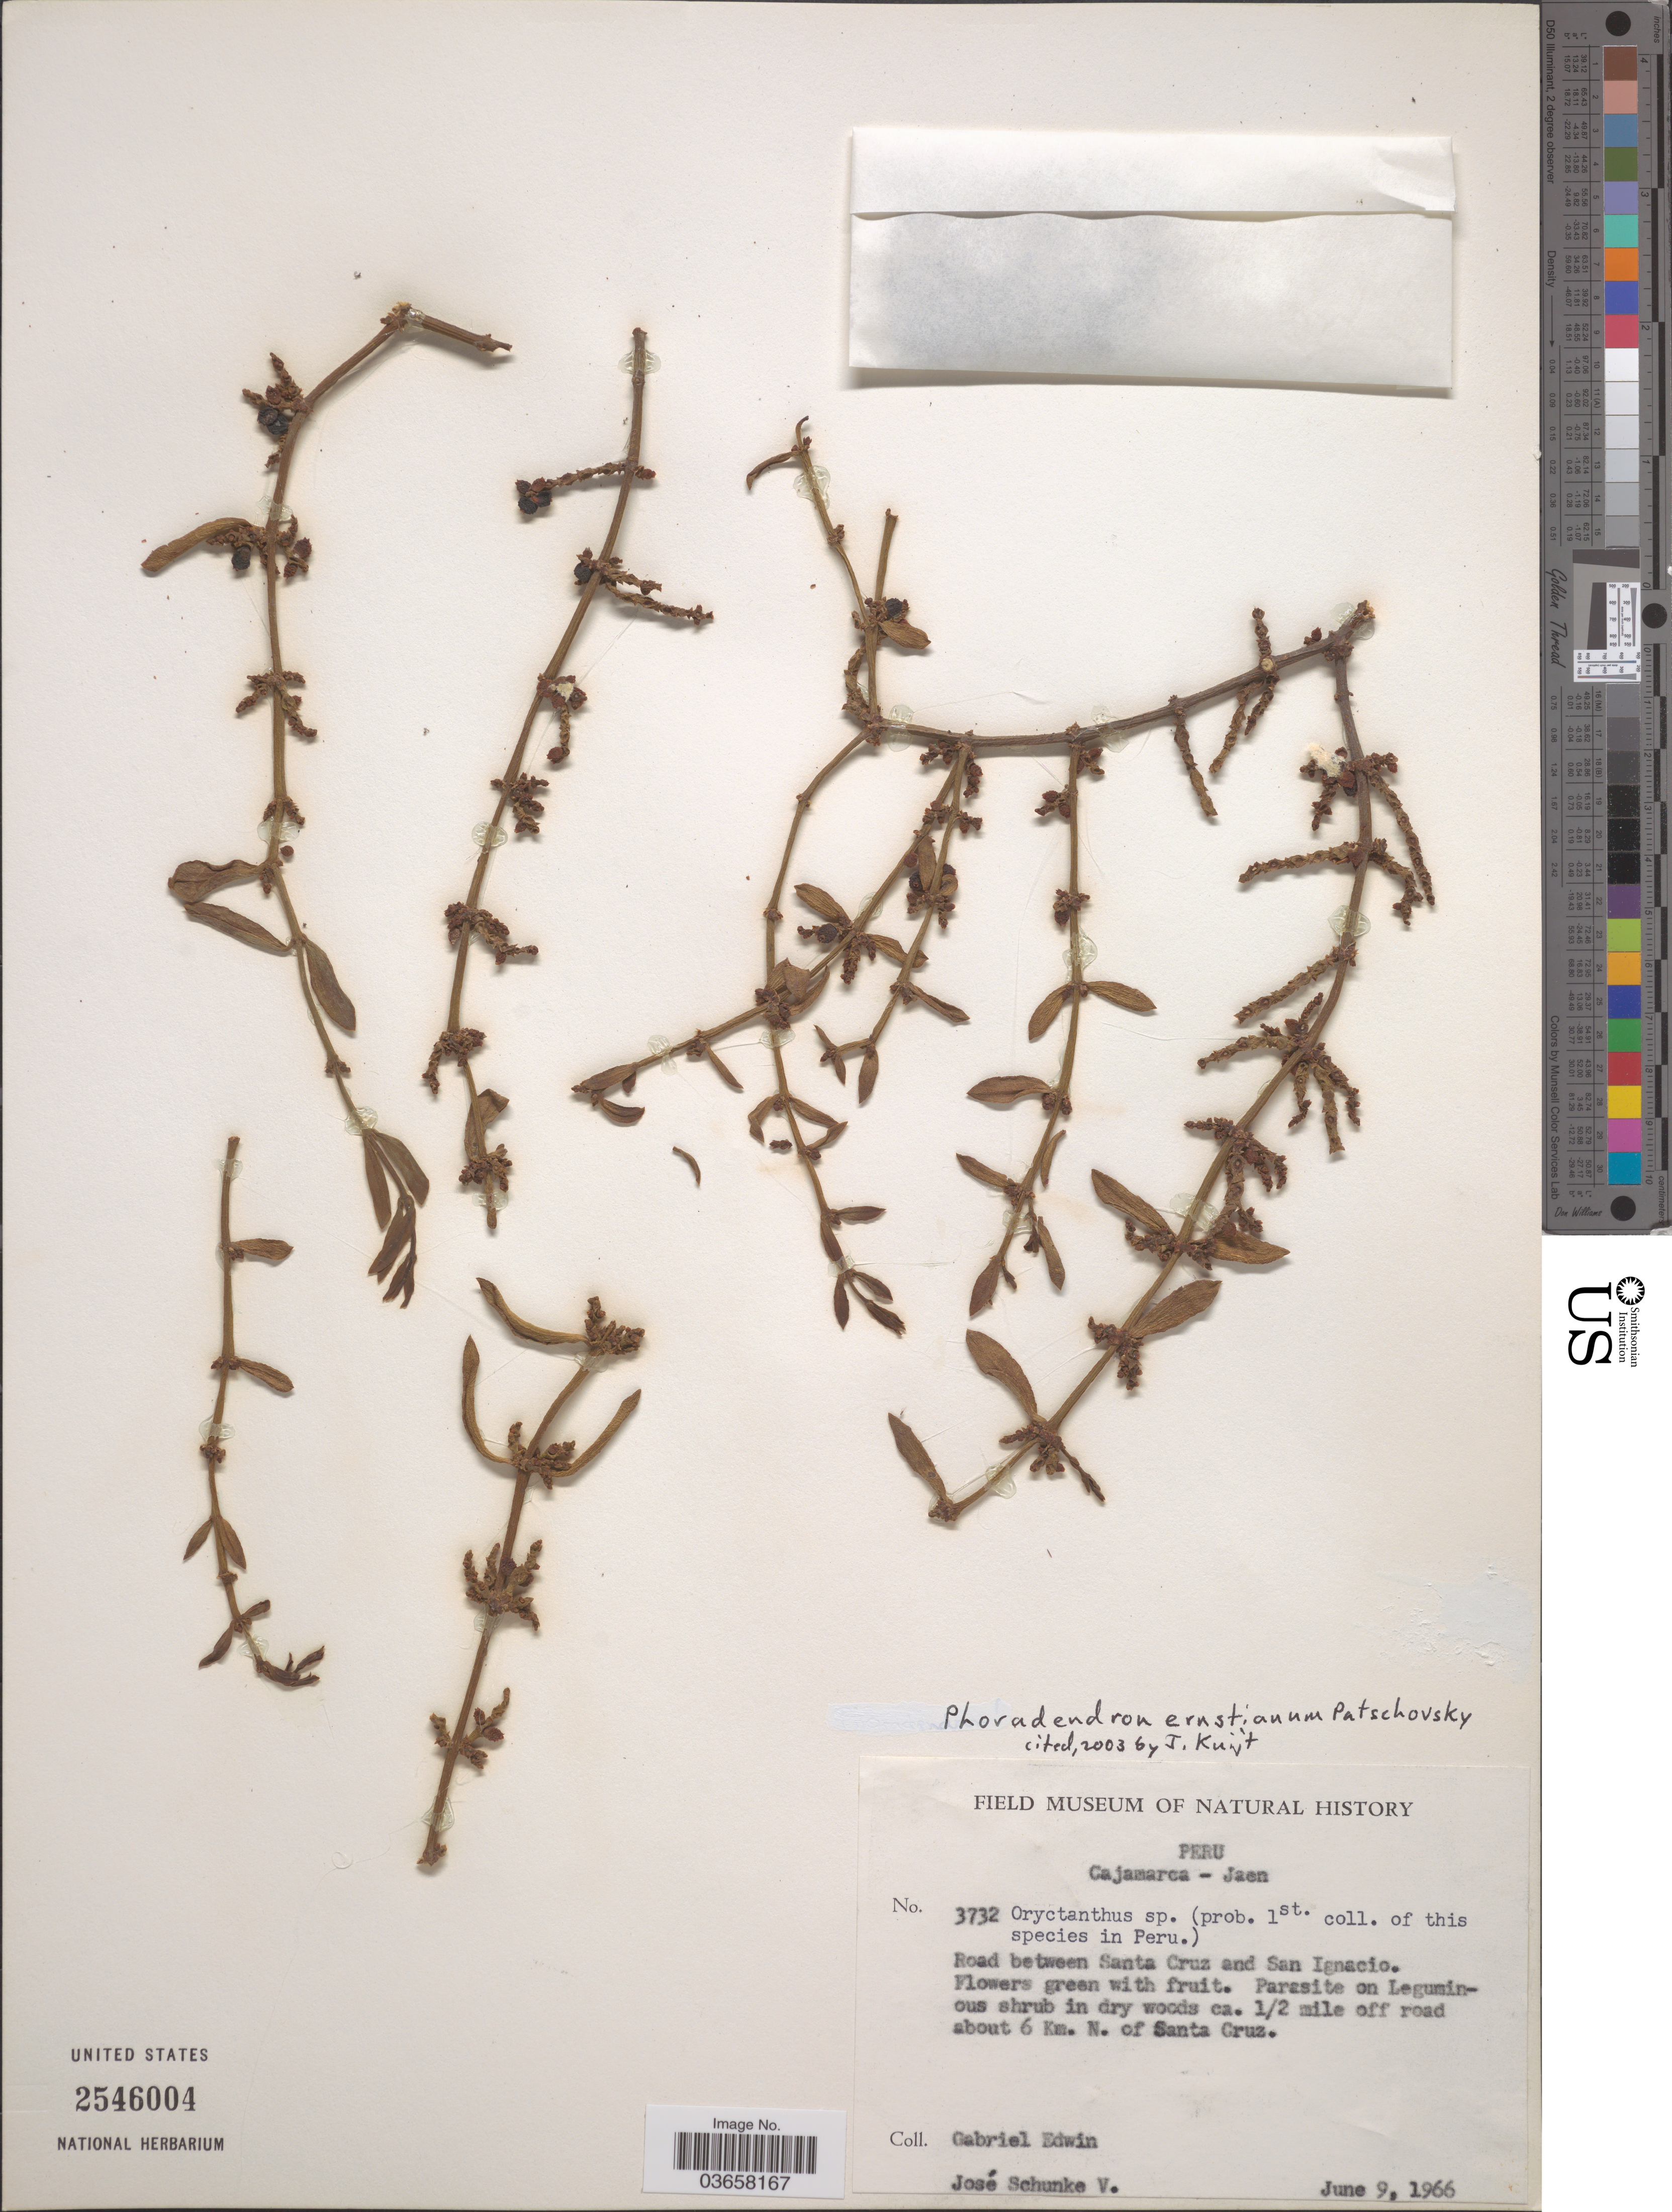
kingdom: Plantae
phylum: Tracheophyta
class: Magnoliopsida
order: Santalales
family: Viscaceae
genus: Phoradendron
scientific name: Phoradendron ernstianum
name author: Patsch.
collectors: G. Edwin & J. Schunke Vigo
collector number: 3732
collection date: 1966-06-09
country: Peru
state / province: Cajamarca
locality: Jaen. Road between Santa Cruz and San Ignacio. Ca. ½ mile off road about 6 Km. N. of Santa Cruz.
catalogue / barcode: US 2546004